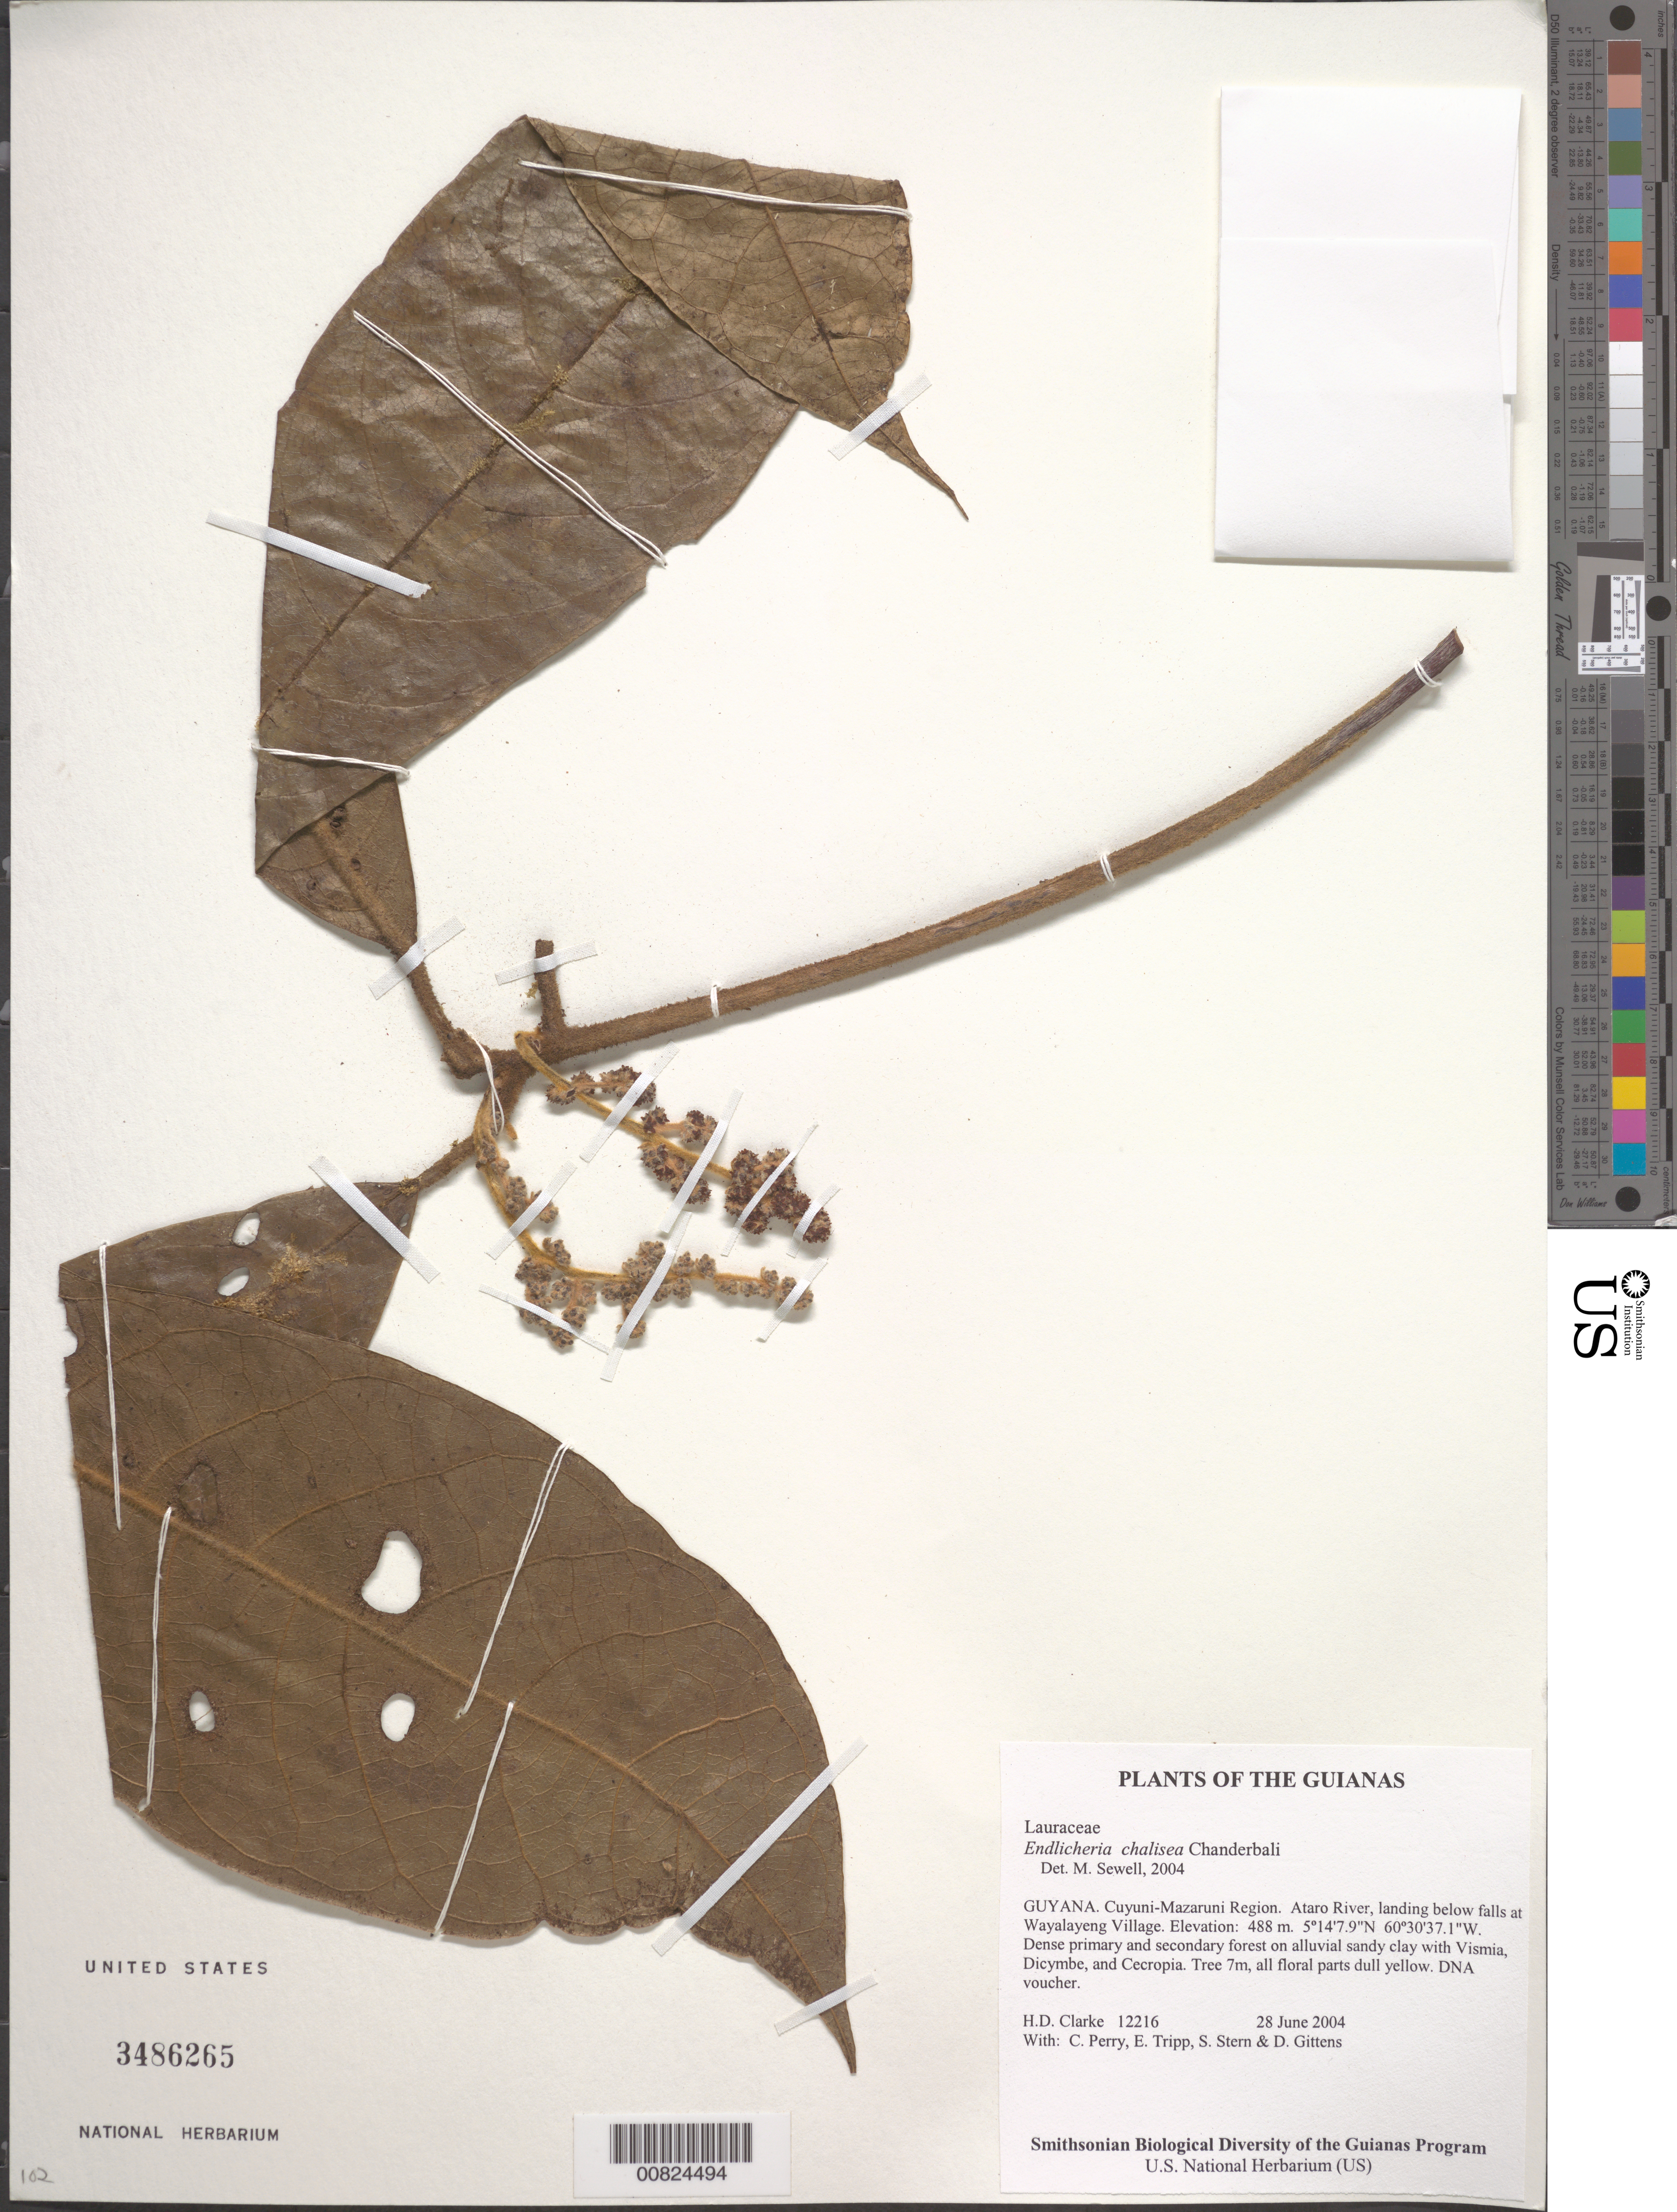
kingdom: Plantae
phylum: Tracheophyta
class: Magnoliopsida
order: Laurales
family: Lauraceae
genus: Endlicheria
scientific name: Endlicheria chalisea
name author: Chanderb.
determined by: Sewell, M.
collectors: H. D. Clarke, C. Perry, E. Tripp, S. R. Stern & D. Gittens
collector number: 12216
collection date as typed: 28 June 2004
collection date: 2004-06-28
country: Guyana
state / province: Cuyuni-Mazaruni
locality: Ataro River, landing below falls at Wayalayeng Village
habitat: Dense primary and secondary forest on alluvial sandy clay with Vismia, Dicymbe, and Cecropia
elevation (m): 488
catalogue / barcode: US 3486265